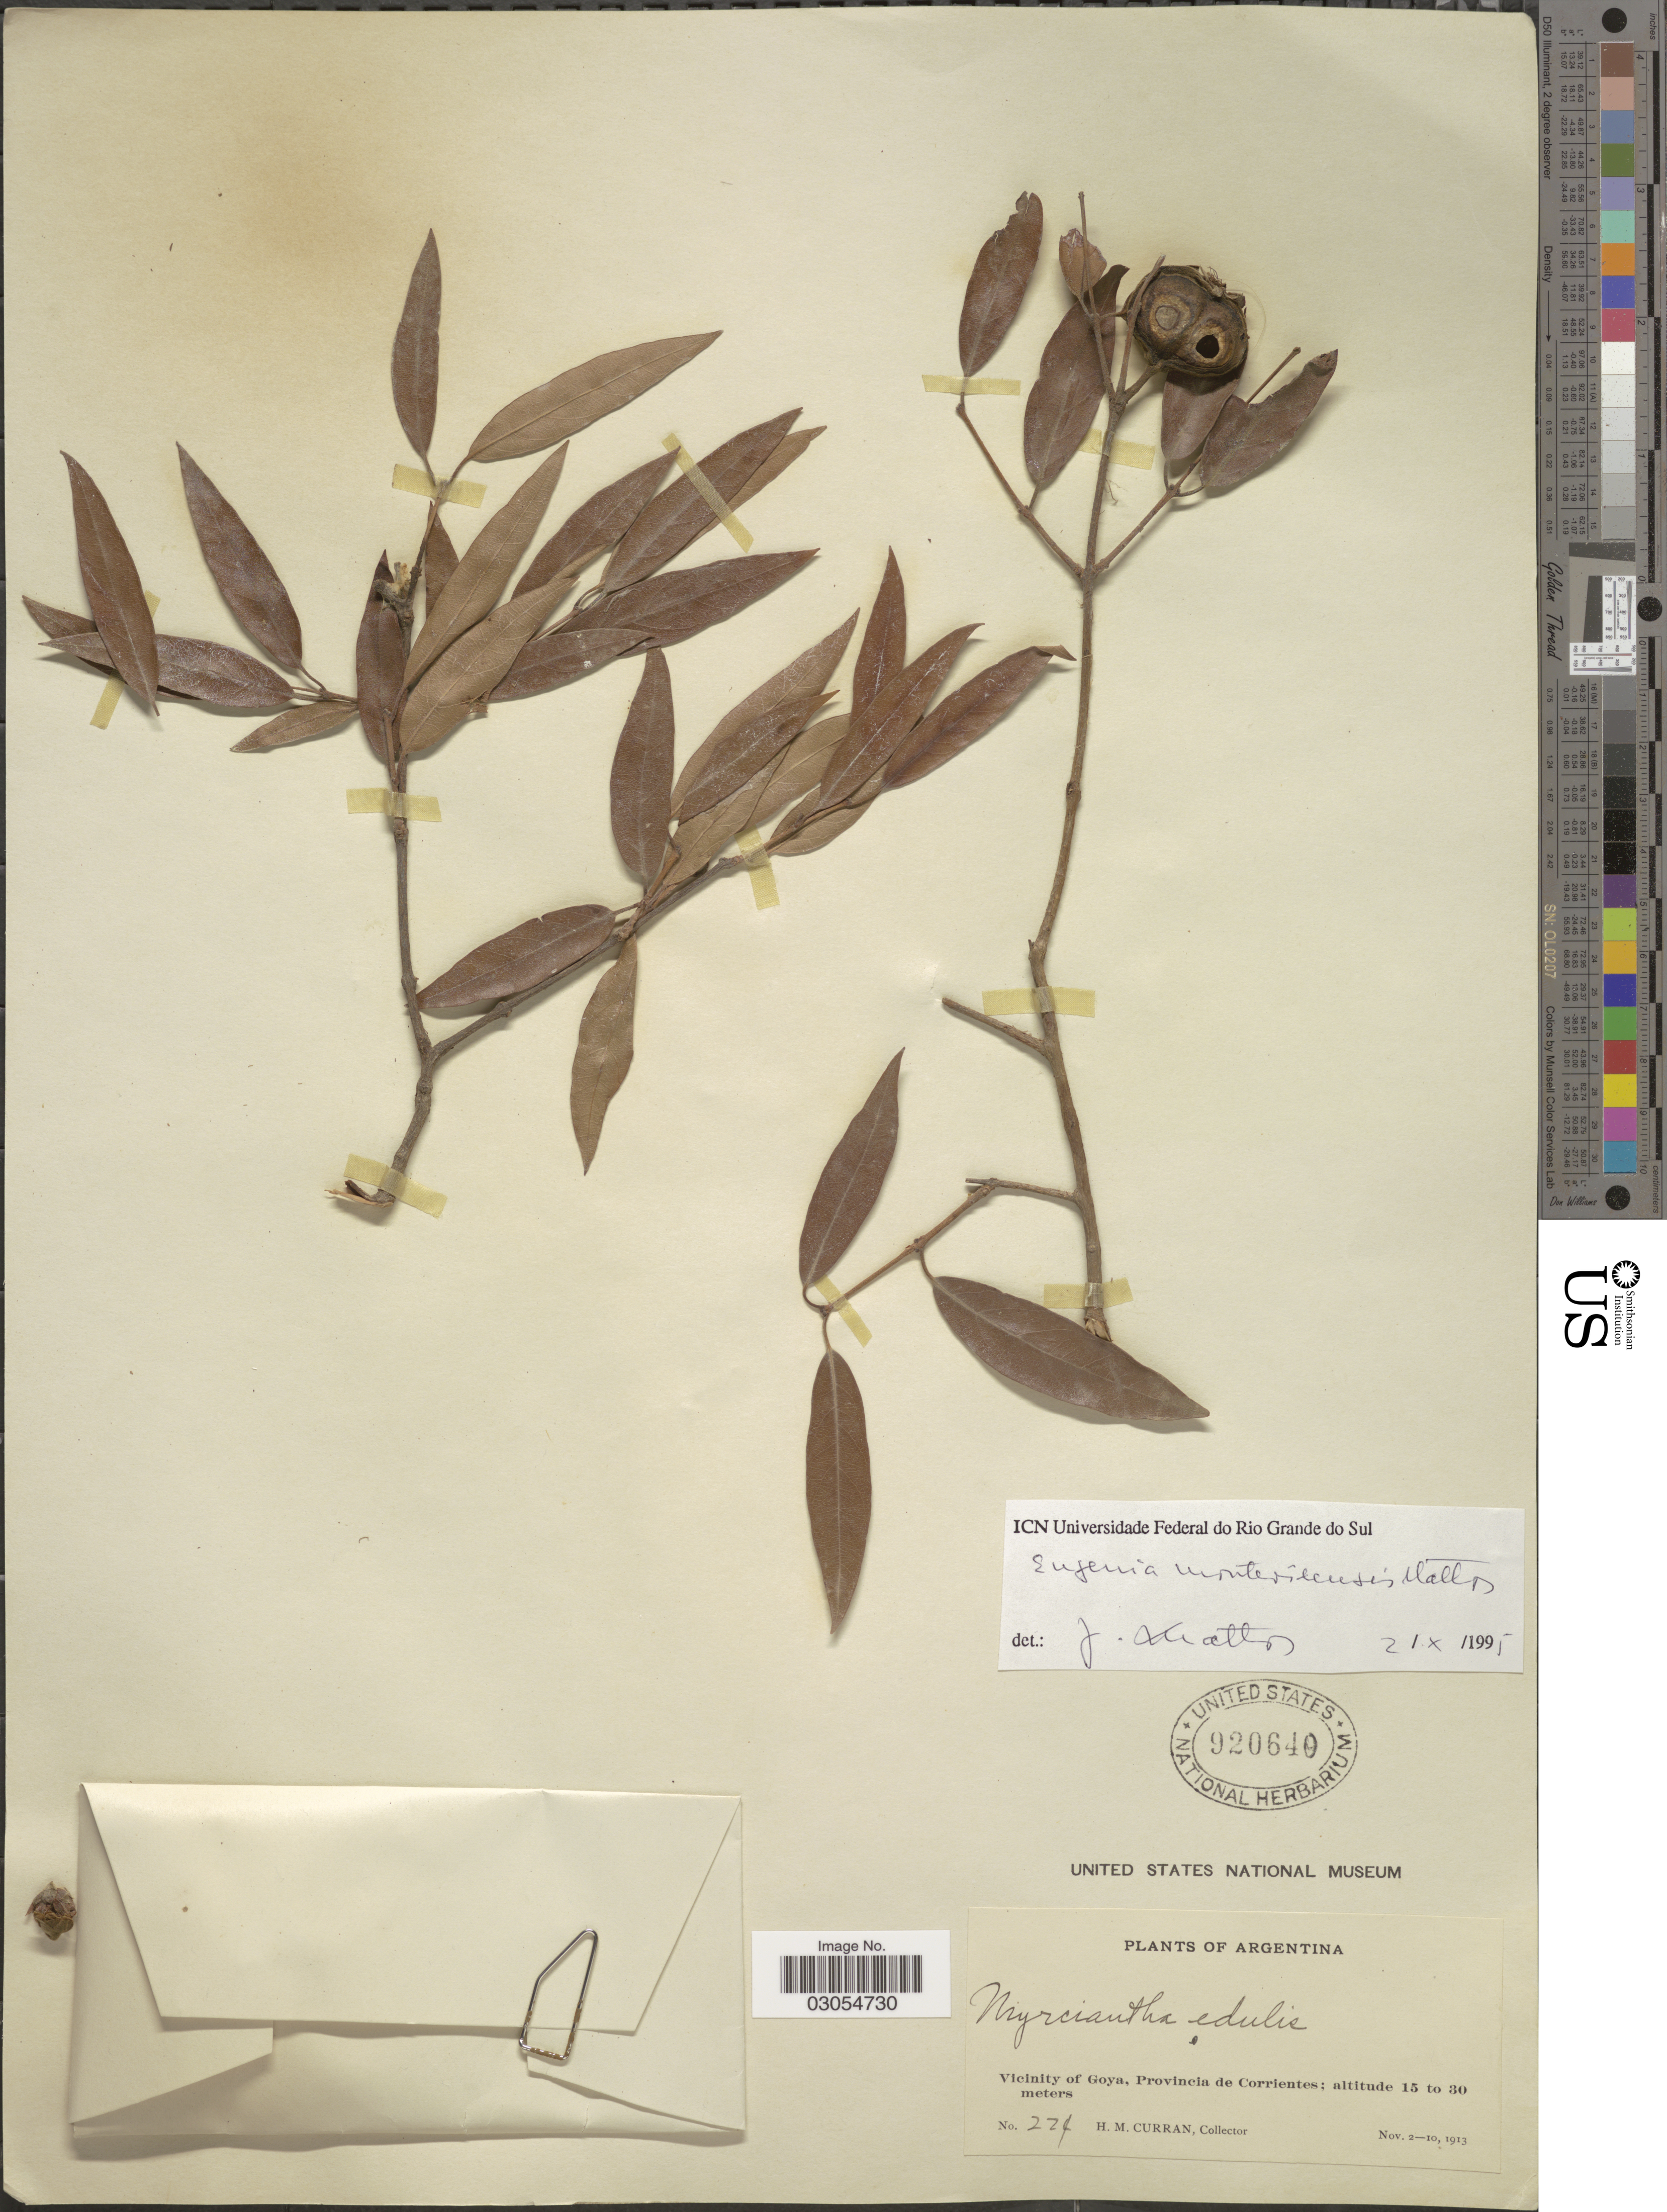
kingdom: Plantae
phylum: Tracheophyta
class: Magnoliopsida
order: Myrtales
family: Myrtaceae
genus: Eugenia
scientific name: Eugenia myrcianthes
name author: Nied.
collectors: H. M. Curran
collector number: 229*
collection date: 1913-11-02/1913-11-10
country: Argentina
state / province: Corrientes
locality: Vicinity of Goya.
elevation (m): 15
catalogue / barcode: US 920640